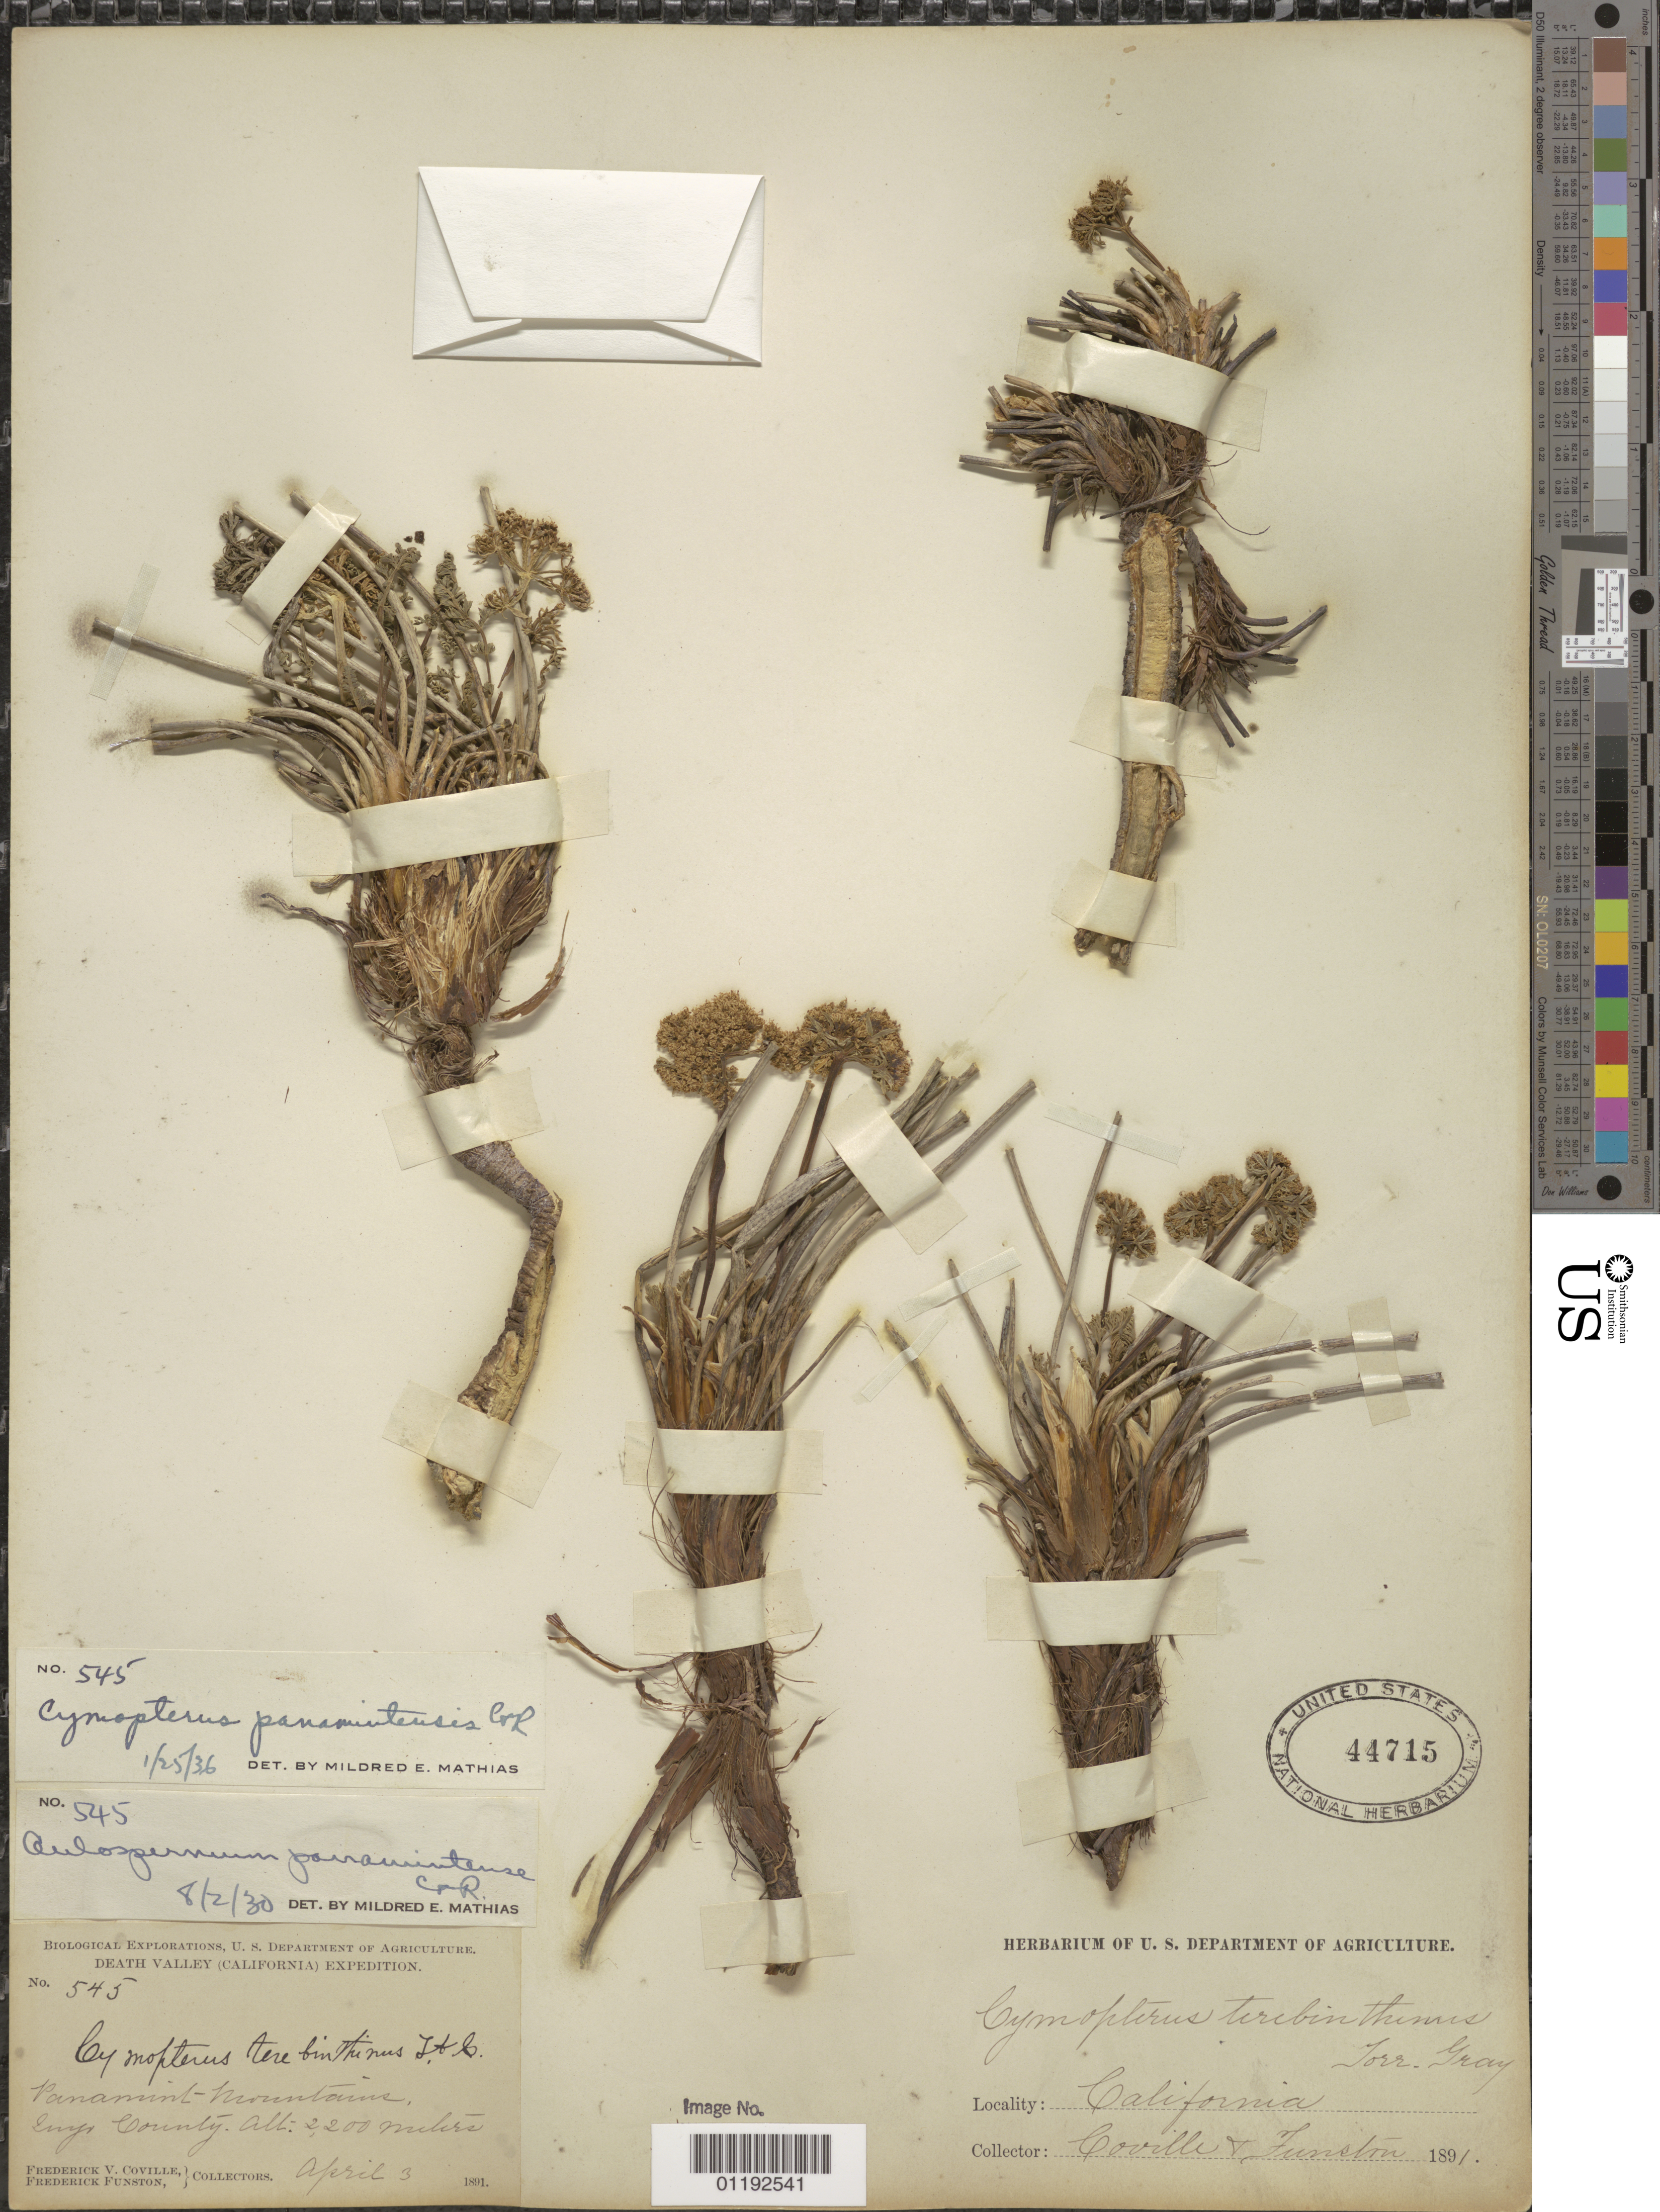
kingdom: Plantae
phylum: Tracheophyta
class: Magnoliopsida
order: Apiales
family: Apiaceae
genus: Cymopterus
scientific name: Cymopterus panamintensis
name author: J.M. Coult. & Rose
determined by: Mathias, M. E.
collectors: F. V. Coville & F. Funston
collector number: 545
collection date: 1891-04-03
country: United States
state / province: California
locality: Panamint Mountains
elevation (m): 2200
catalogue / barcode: US 44715